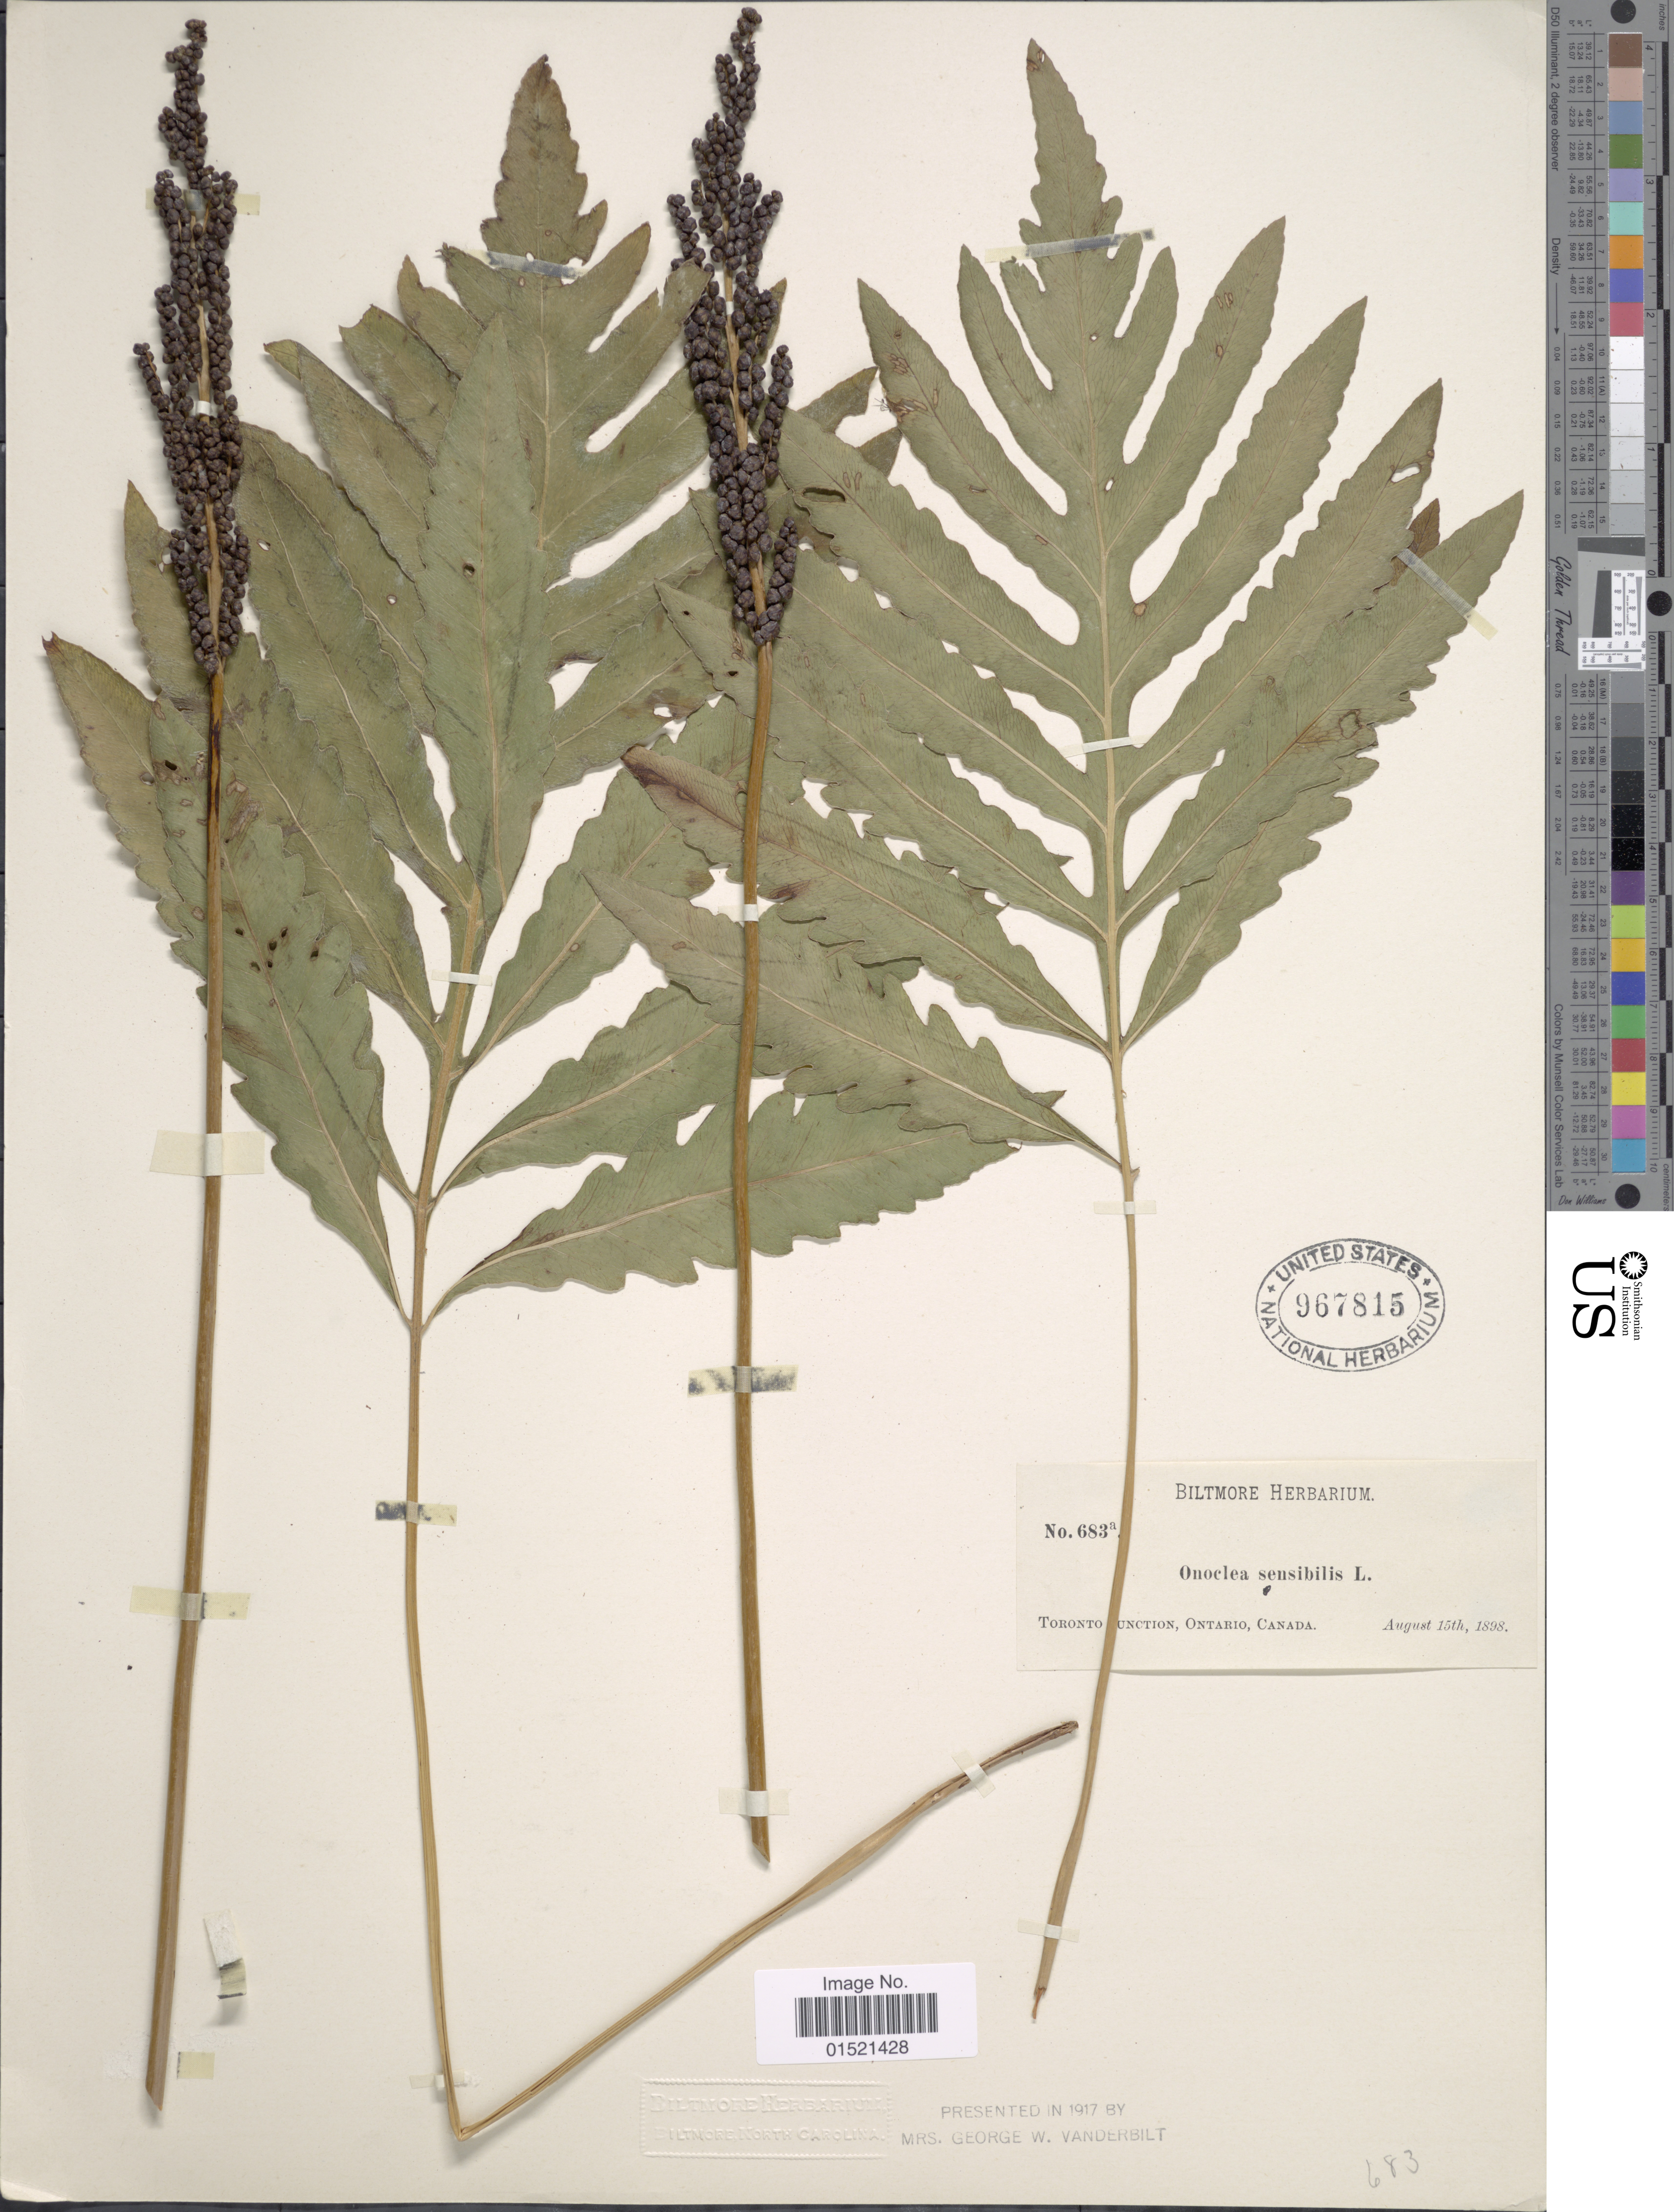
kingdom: Plantae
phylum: Tracheophyta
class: Polypodiopsida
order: Polypodiales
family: Onocleaceae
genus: Onoclea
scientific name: Onoclea sensibilis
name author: L.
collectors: ex herb. Biltmore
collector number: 683a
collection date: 1898-08-15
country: Canada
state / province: Ontario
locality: Toronto Unction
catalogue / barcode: US 967815